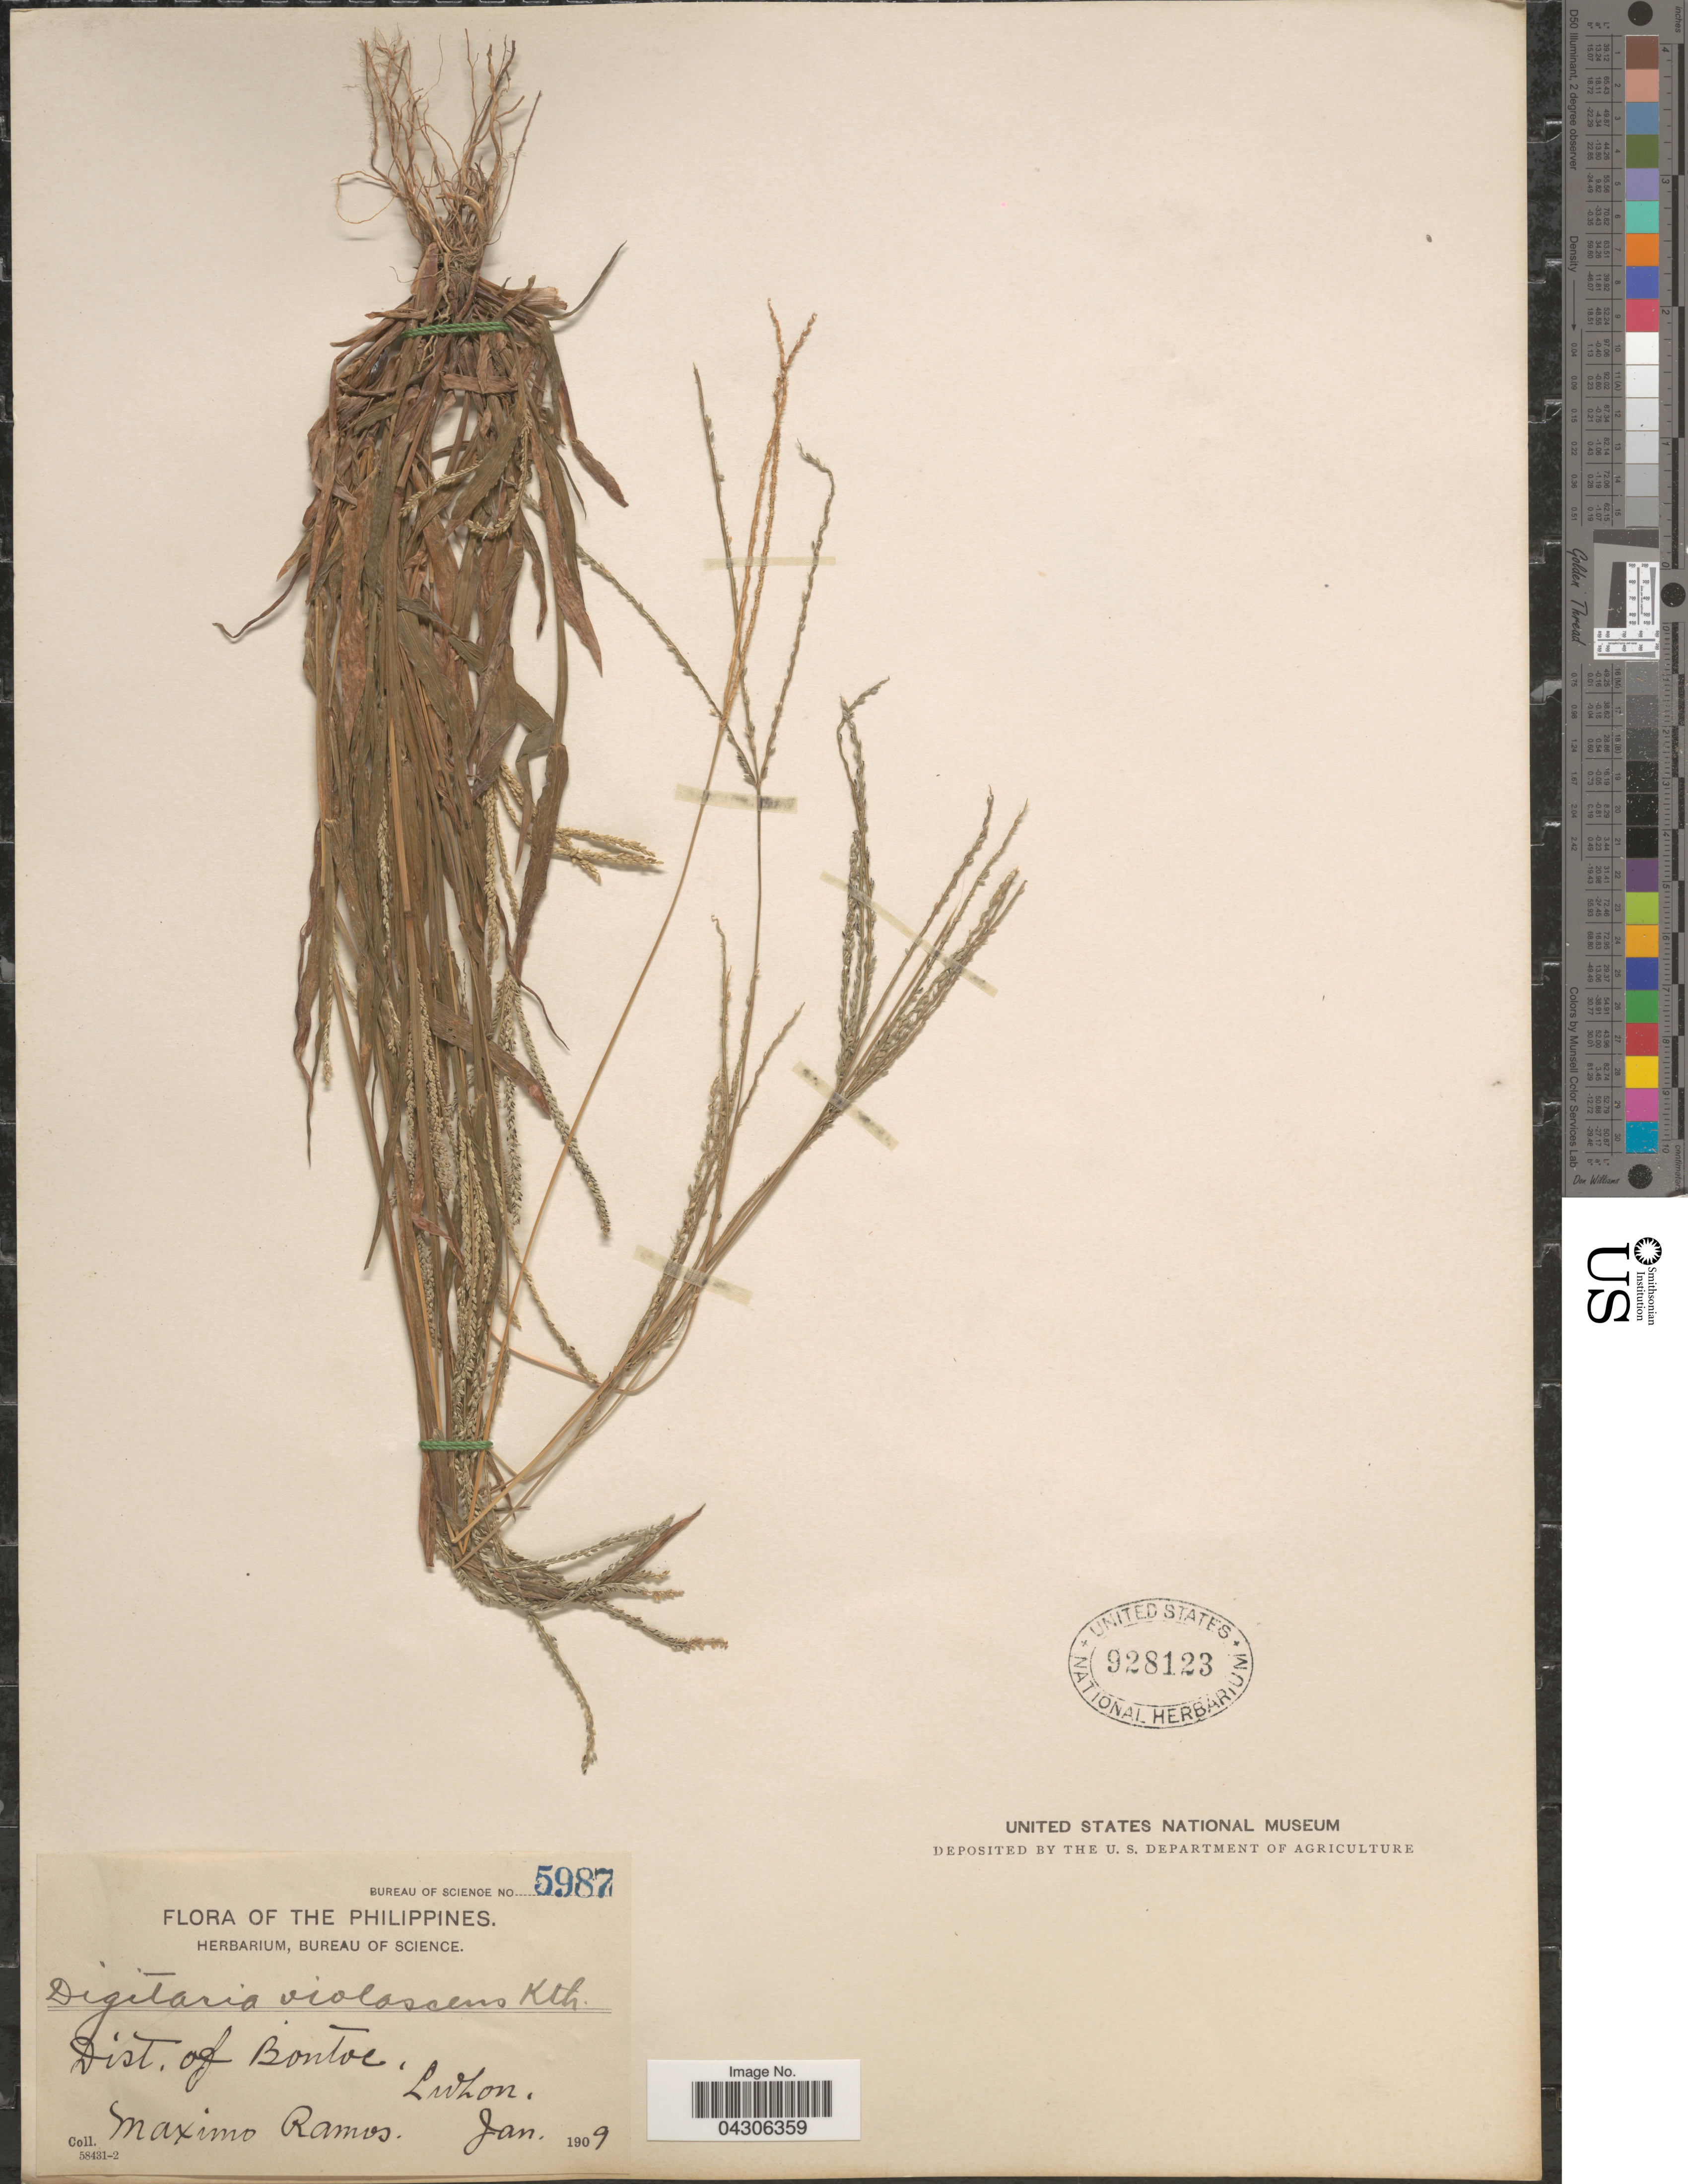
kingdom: Plantae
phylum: Tracheophyta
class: Liliopsida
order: Poales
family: Poaceae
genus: Digitaria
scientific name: Digitaria violascens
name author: Link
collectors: M. Ramos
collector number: Bureau Of Science 5987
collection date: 1909-01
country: Philippines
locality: Dist. of Bontoe, Luzon.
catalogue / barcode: US 928123